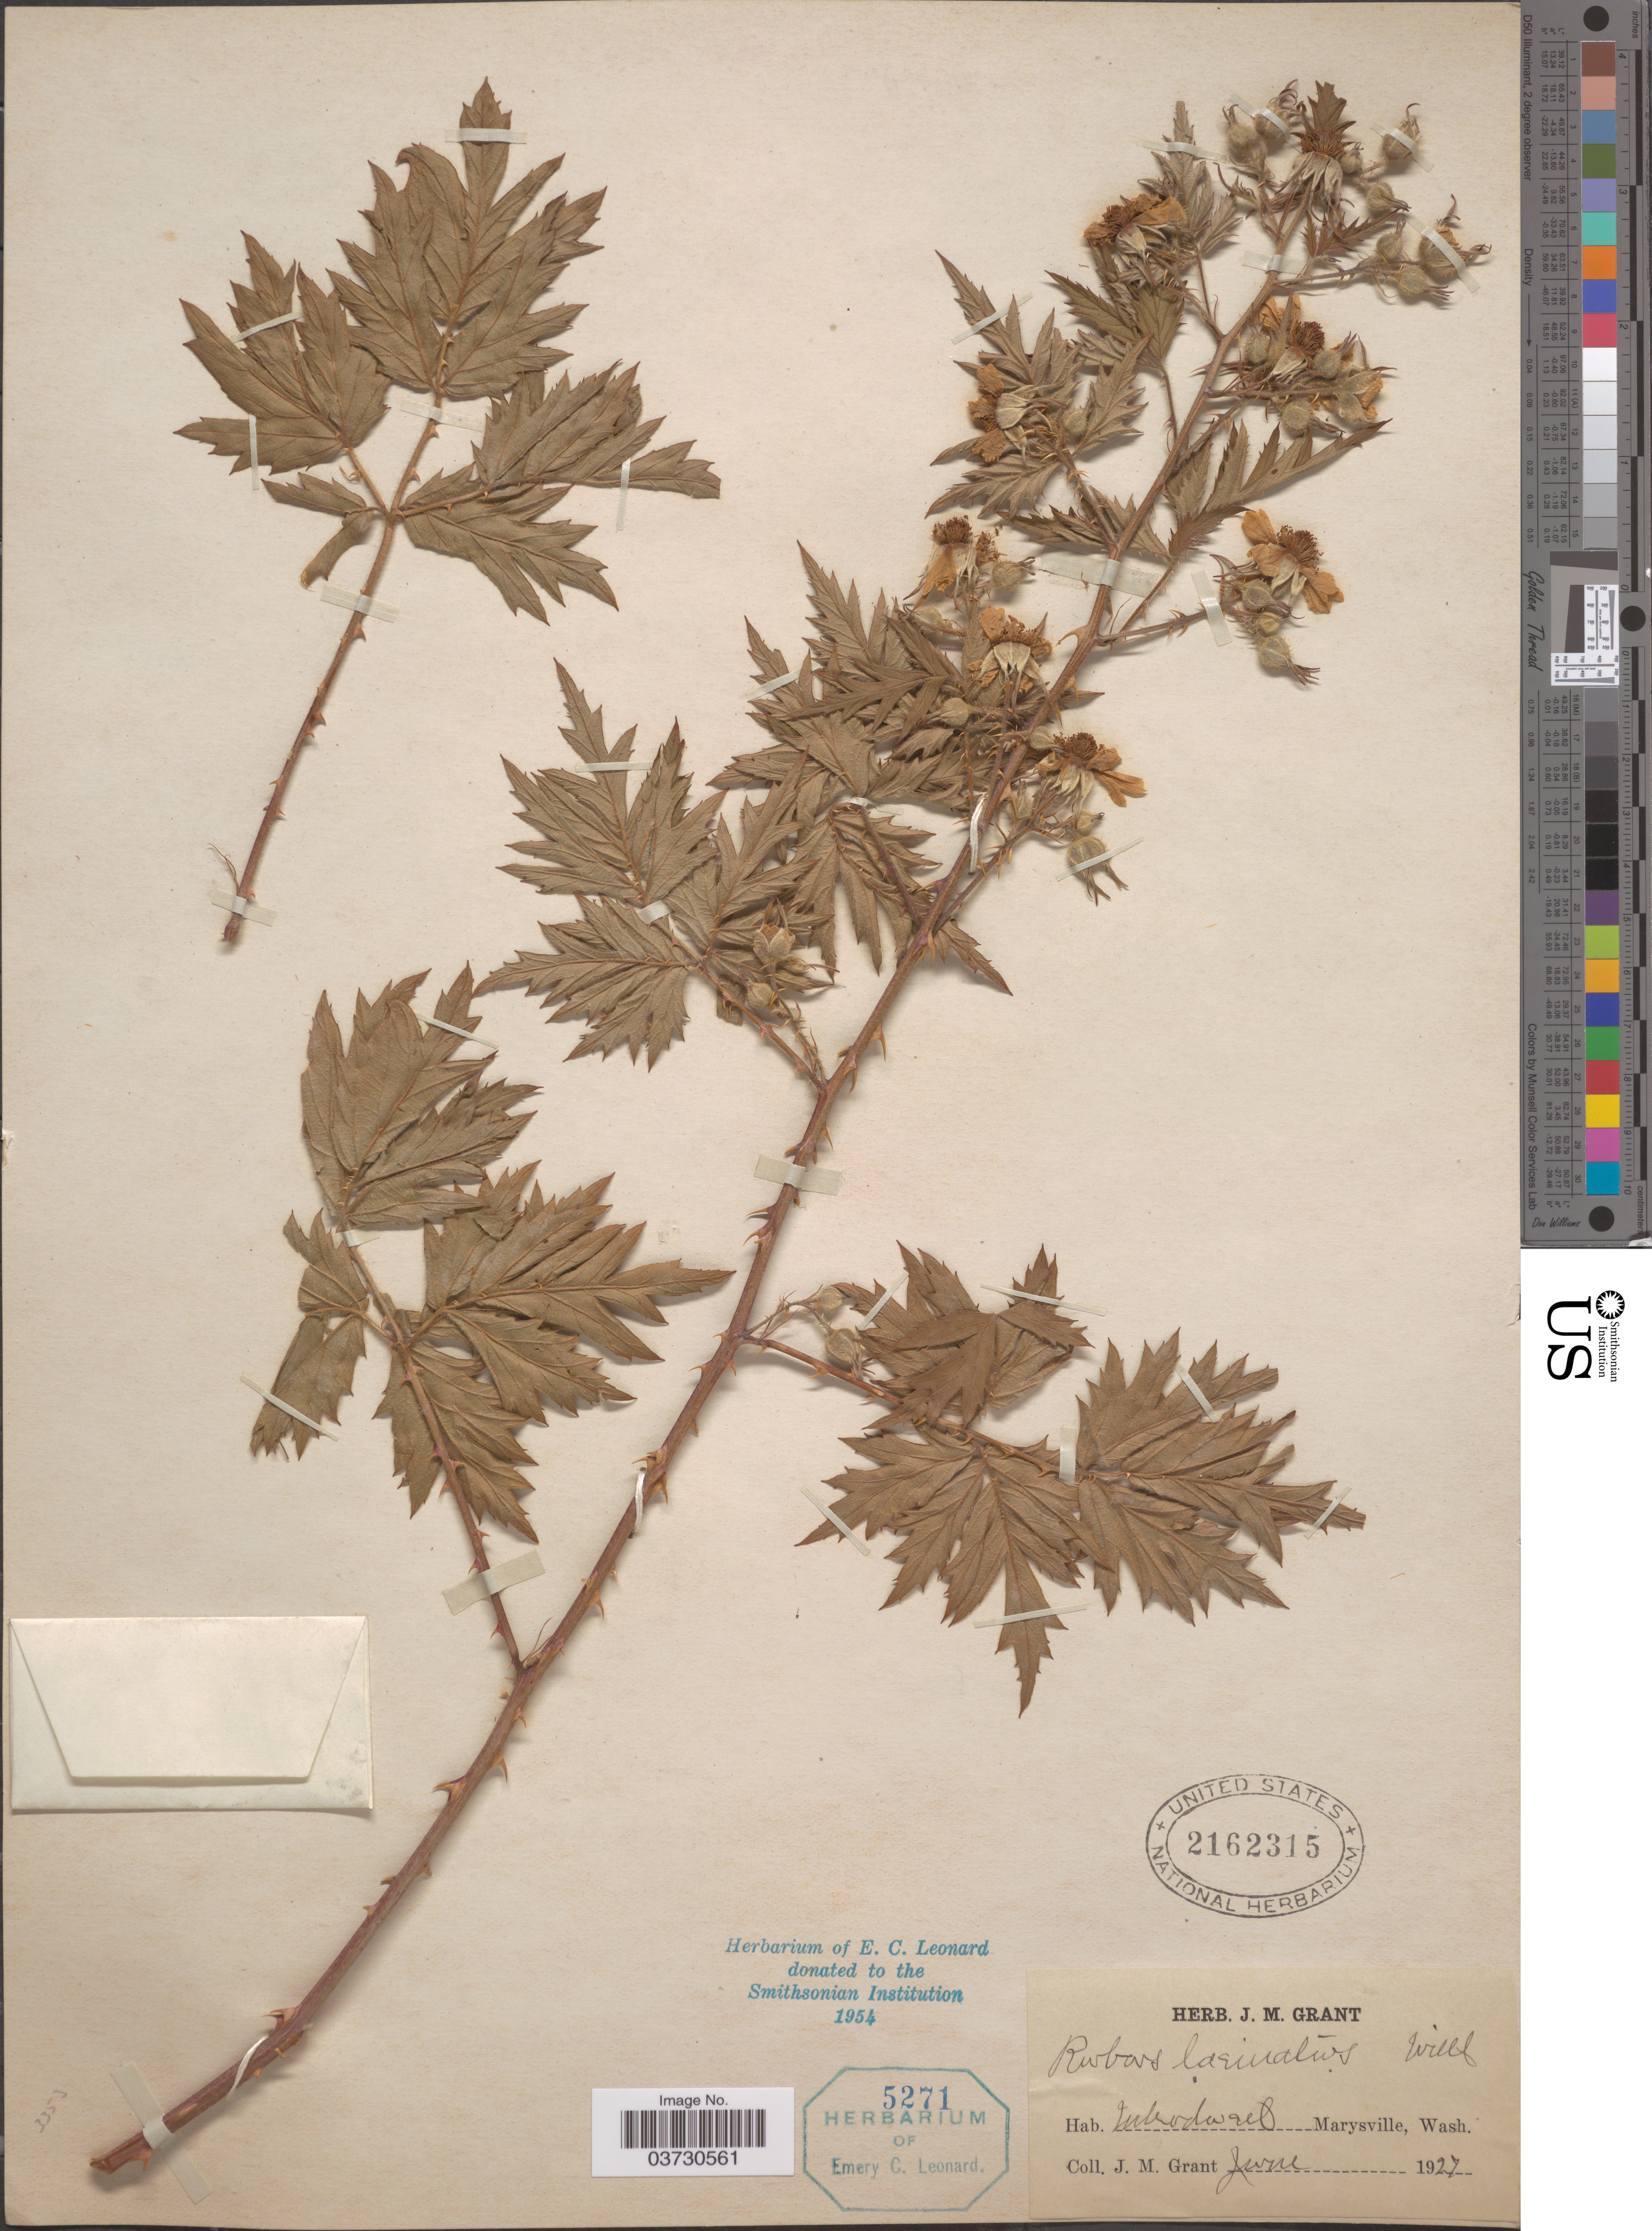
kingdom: Plantae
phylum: Tracheophyta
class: Magnoliopsida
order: Rosales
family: Rosaceae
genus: Rubus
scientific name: Rubus laciniatus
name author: Willd.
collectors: J. M. Grant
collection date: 1927-06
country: United States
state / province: Washington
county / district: Snohomish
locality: Marysville.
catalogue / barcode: US 2162315